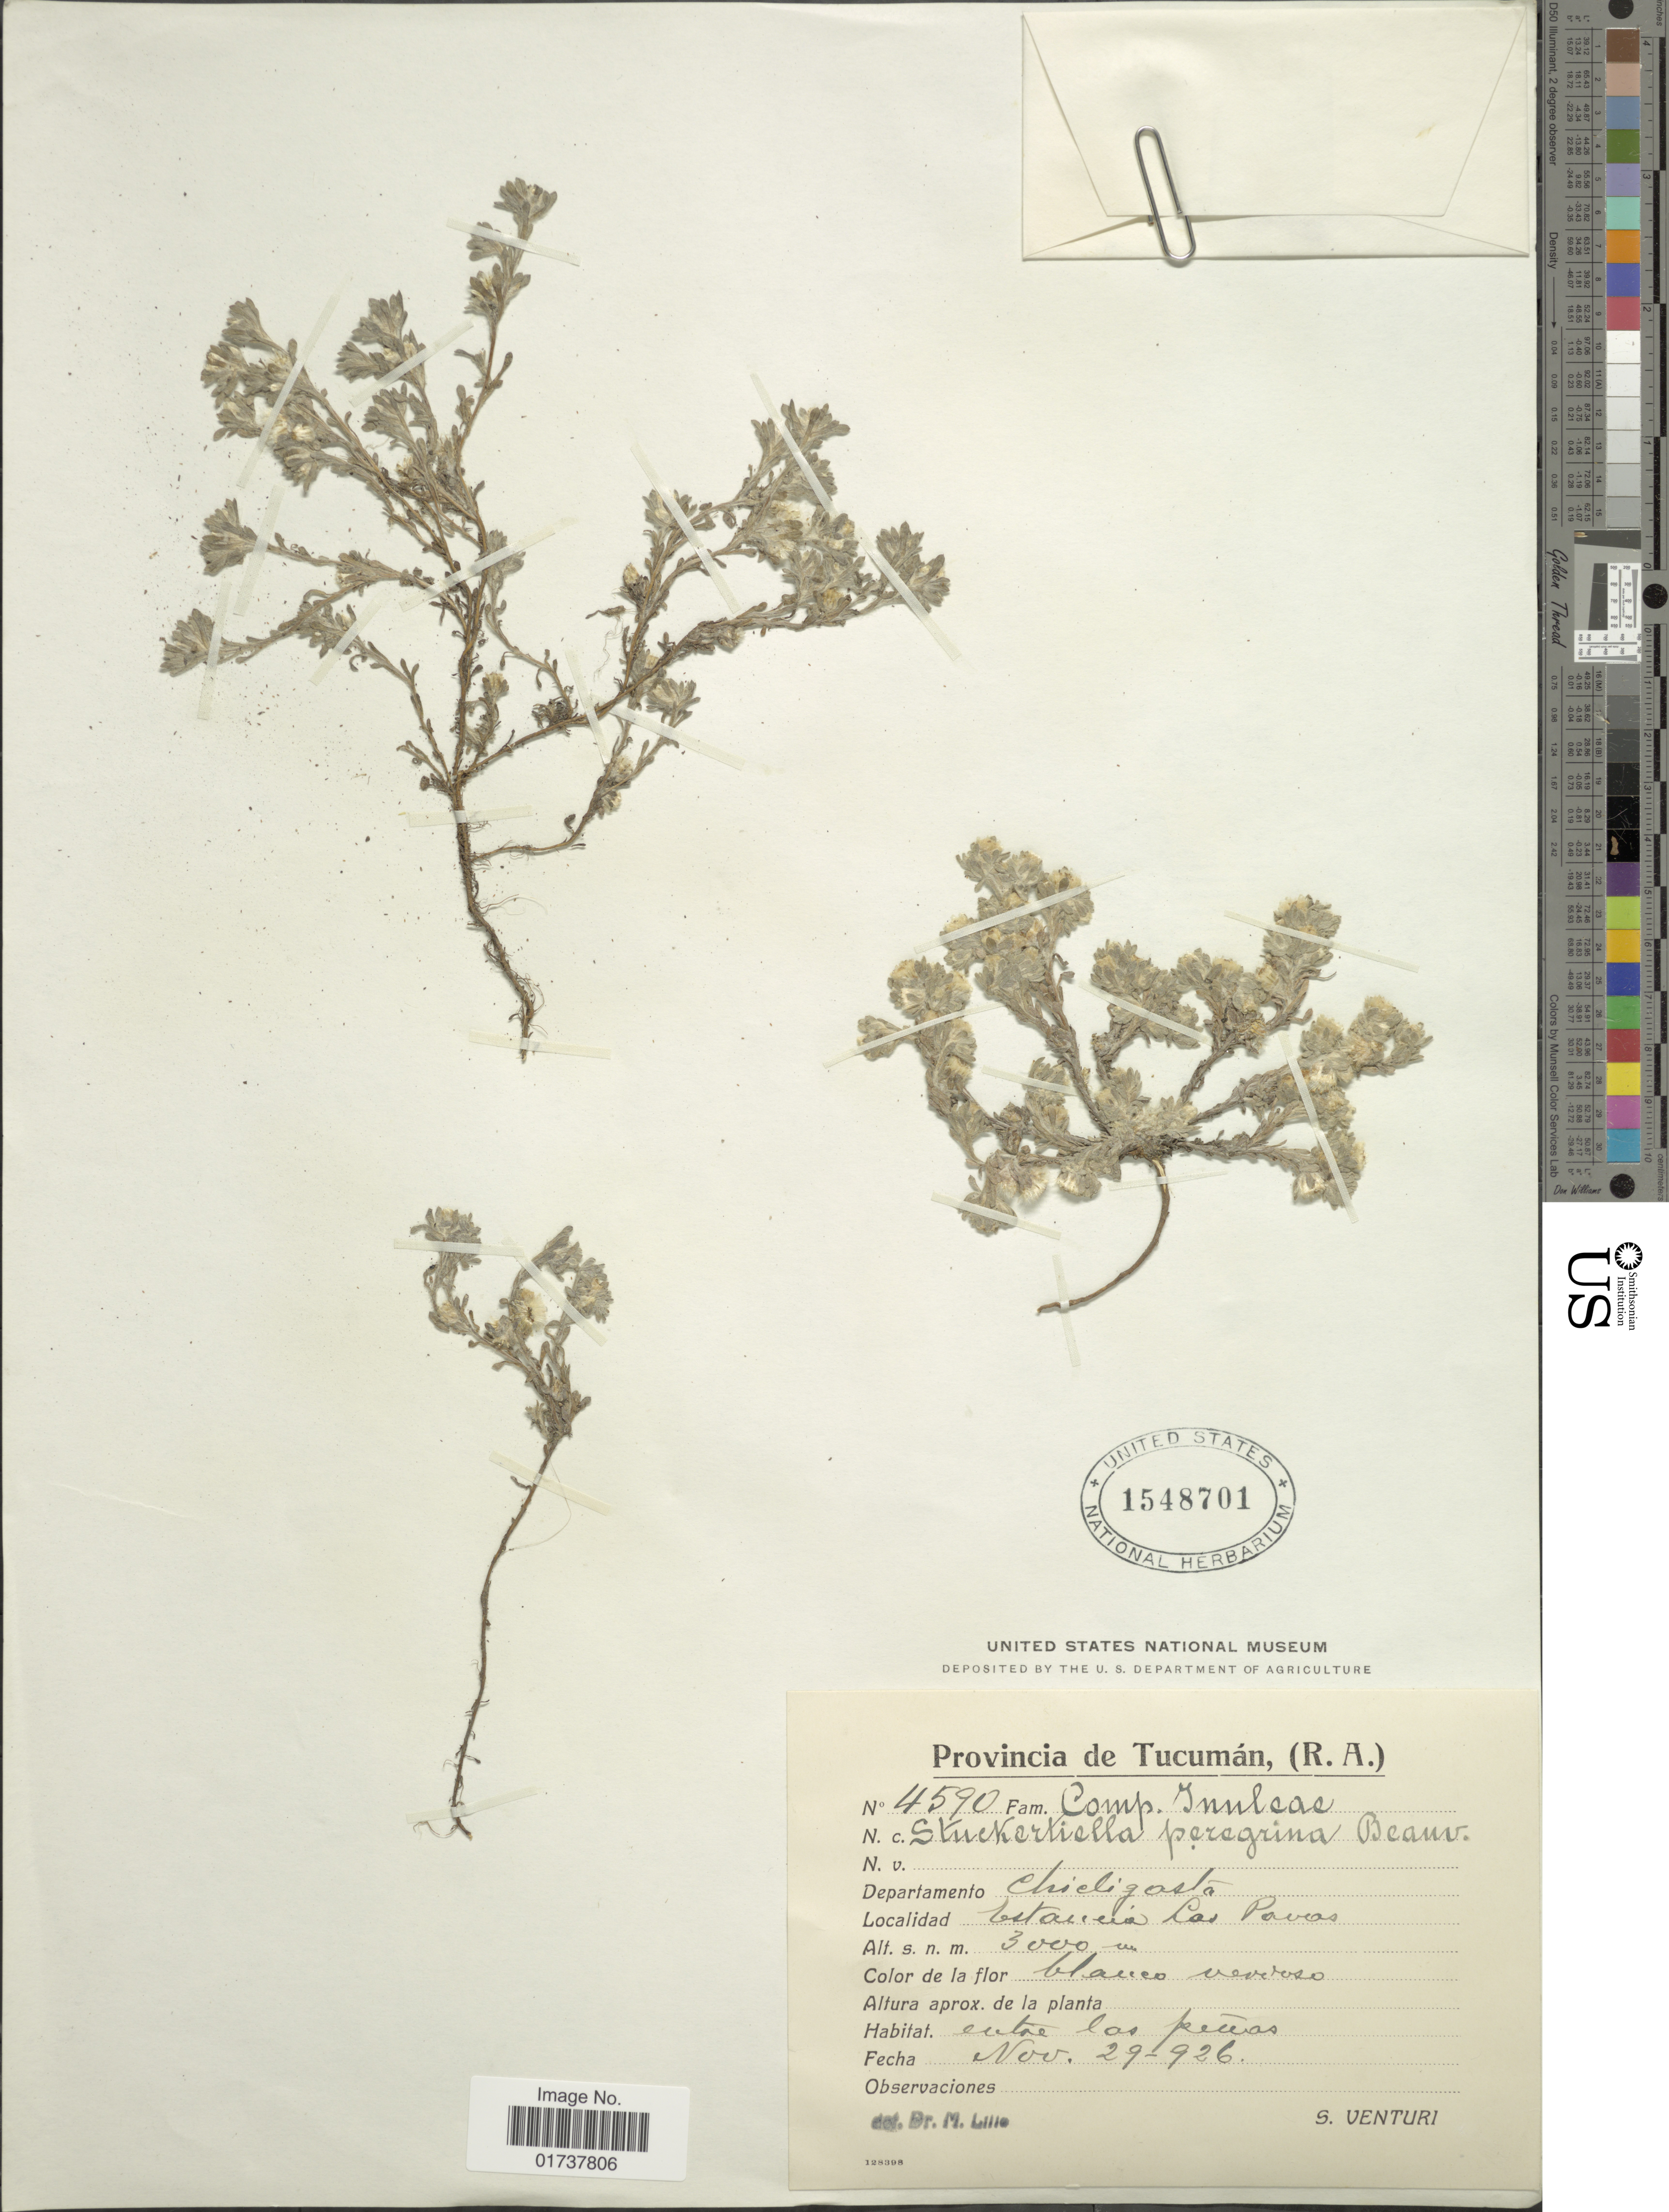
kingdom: Plantae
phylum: Tracheophyta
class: Magnoliopsida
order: Asterales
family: Asteraceae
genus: Stuckertiella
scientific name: Stuckertiella peregrina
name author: P. Beauv.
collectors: S. Venturi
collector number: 4590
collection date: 1926-11-29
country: Argentina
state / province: Tucuman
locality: Departamento Cieligosta, butaieia Los Pavas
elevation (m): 3000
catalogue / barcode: US 1548701